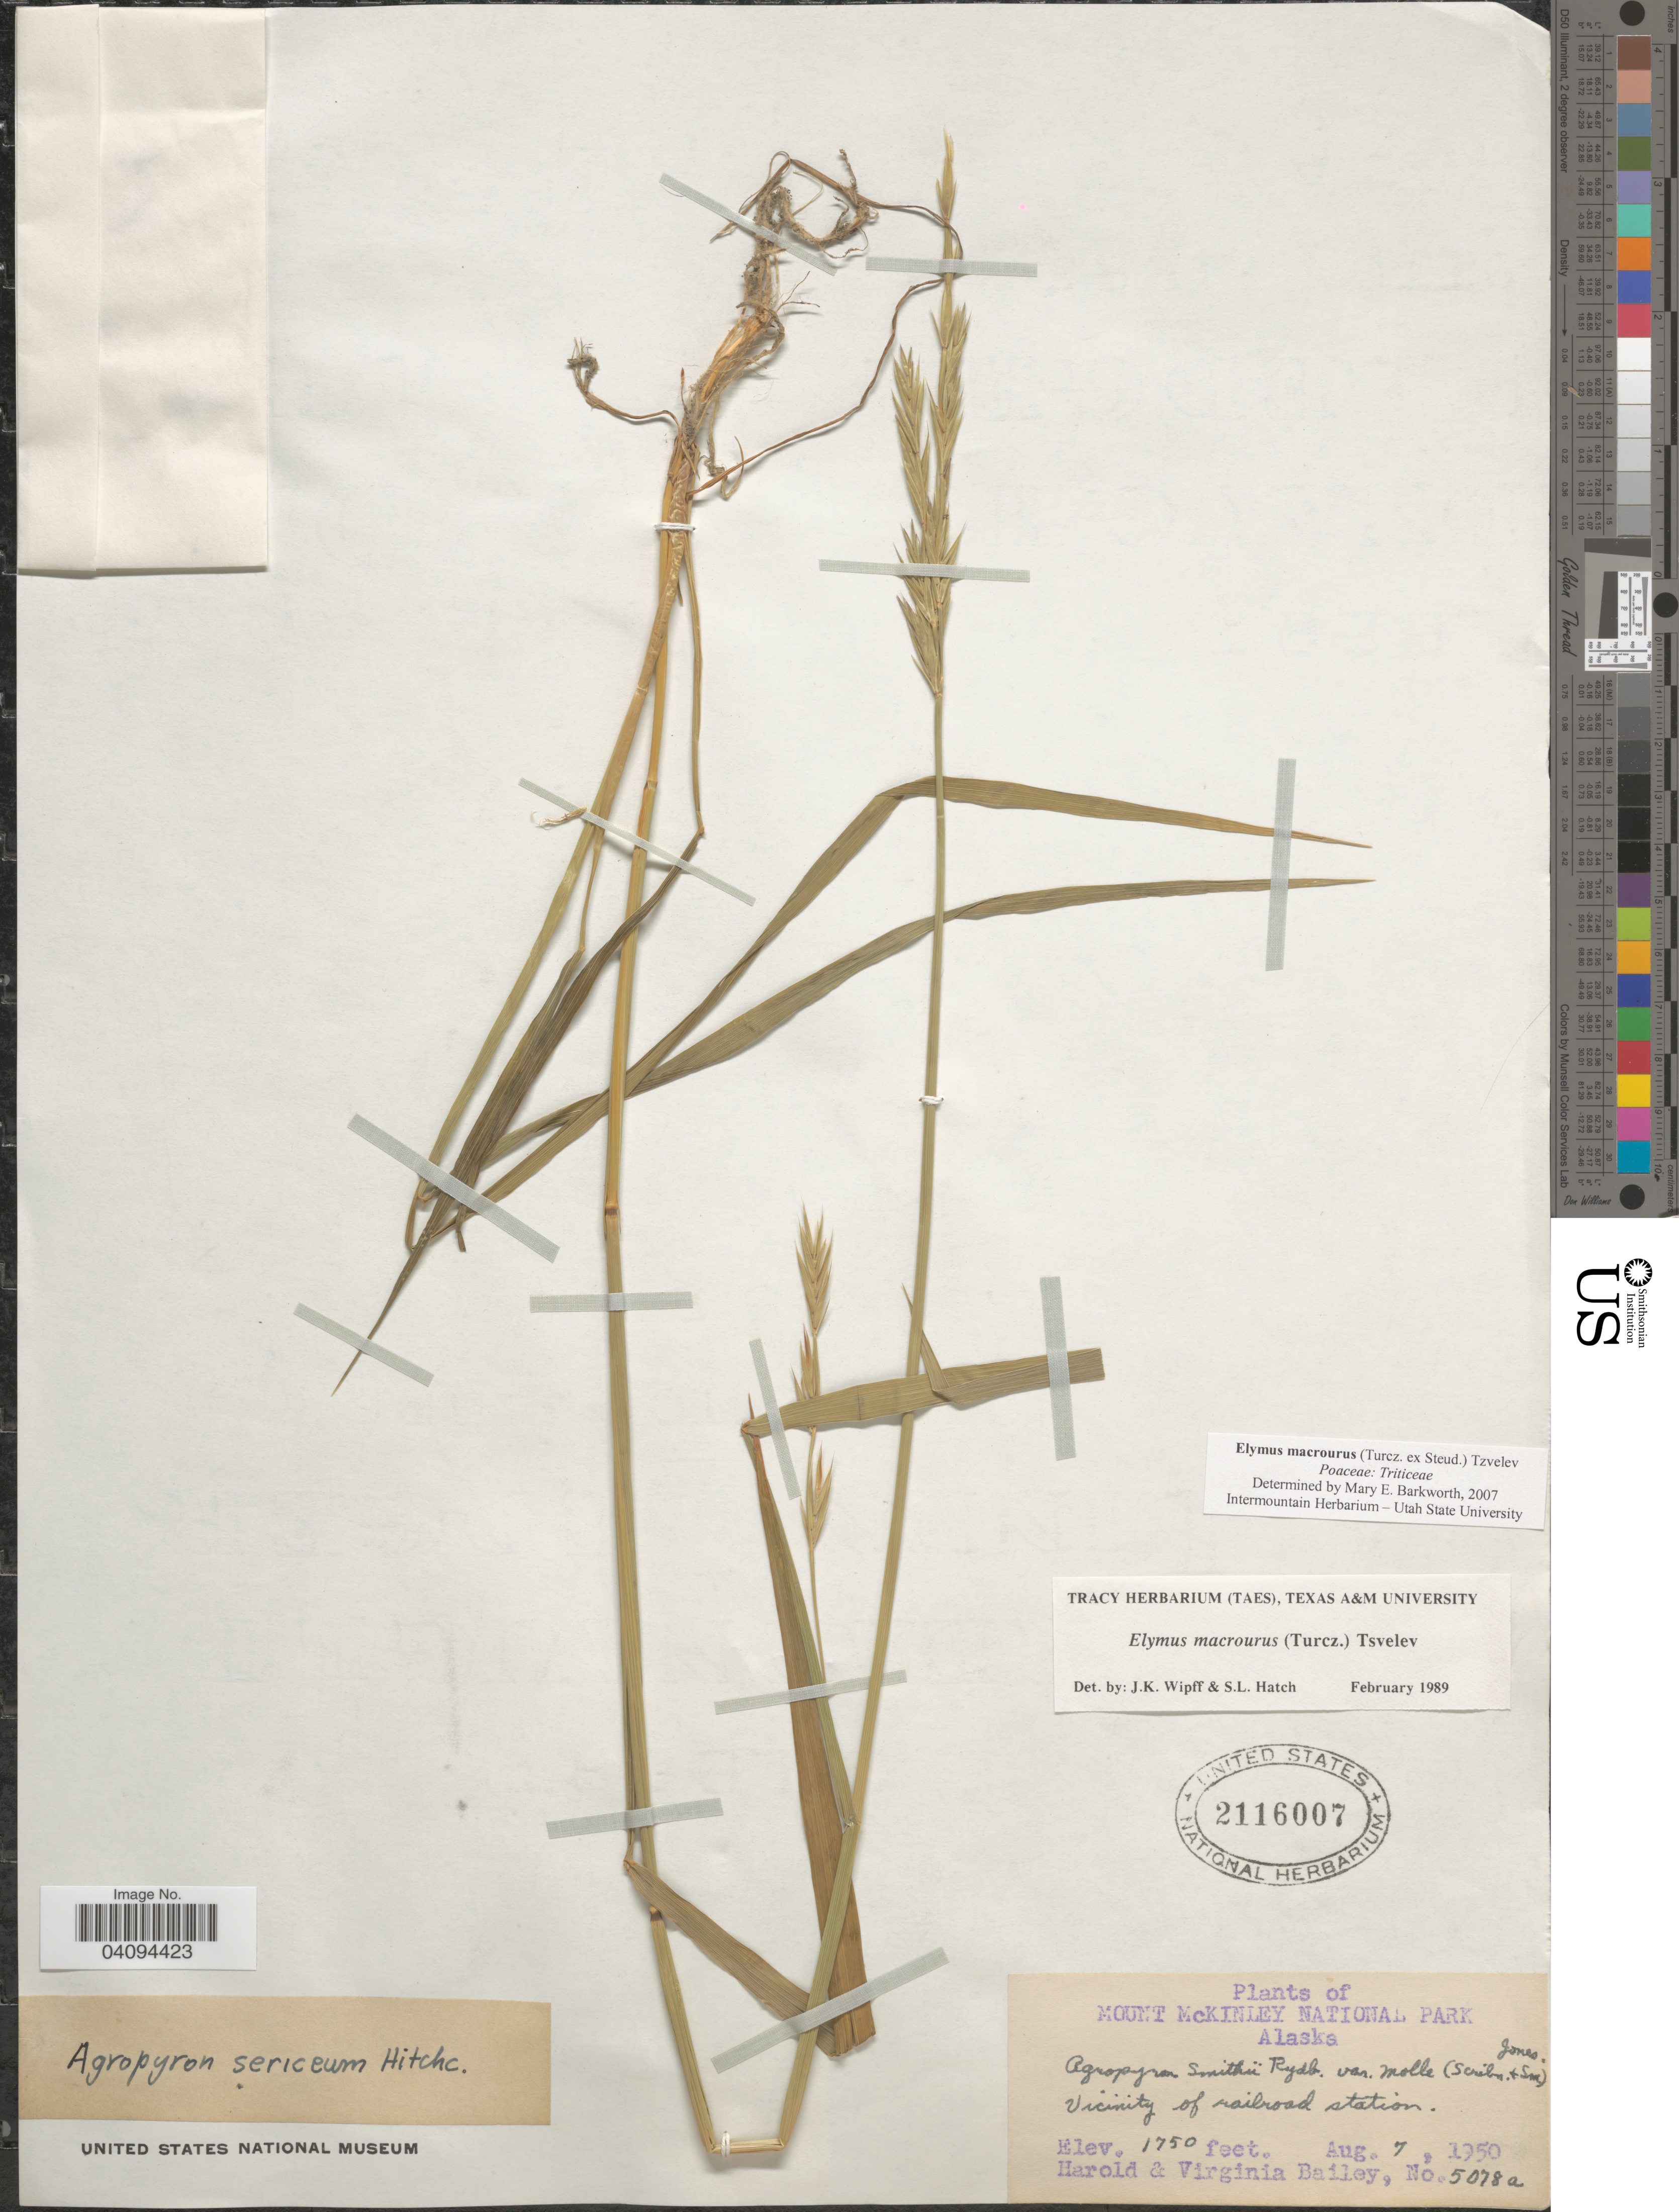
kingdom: Plantae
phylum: Tracheophyta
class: Liliopsida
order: Poales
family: Poaceae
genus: Elymus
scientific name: Elymus macrourus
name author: (Turcz. ex Steud.) Tzvelev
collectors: H. Bailey & V. L. Bailey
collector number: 5078a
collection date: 1950-08-07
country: United States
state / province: Alaska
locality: Mount McKinley National Park. Vicinity of railroad station.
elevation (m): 533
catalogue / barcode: US 2116007